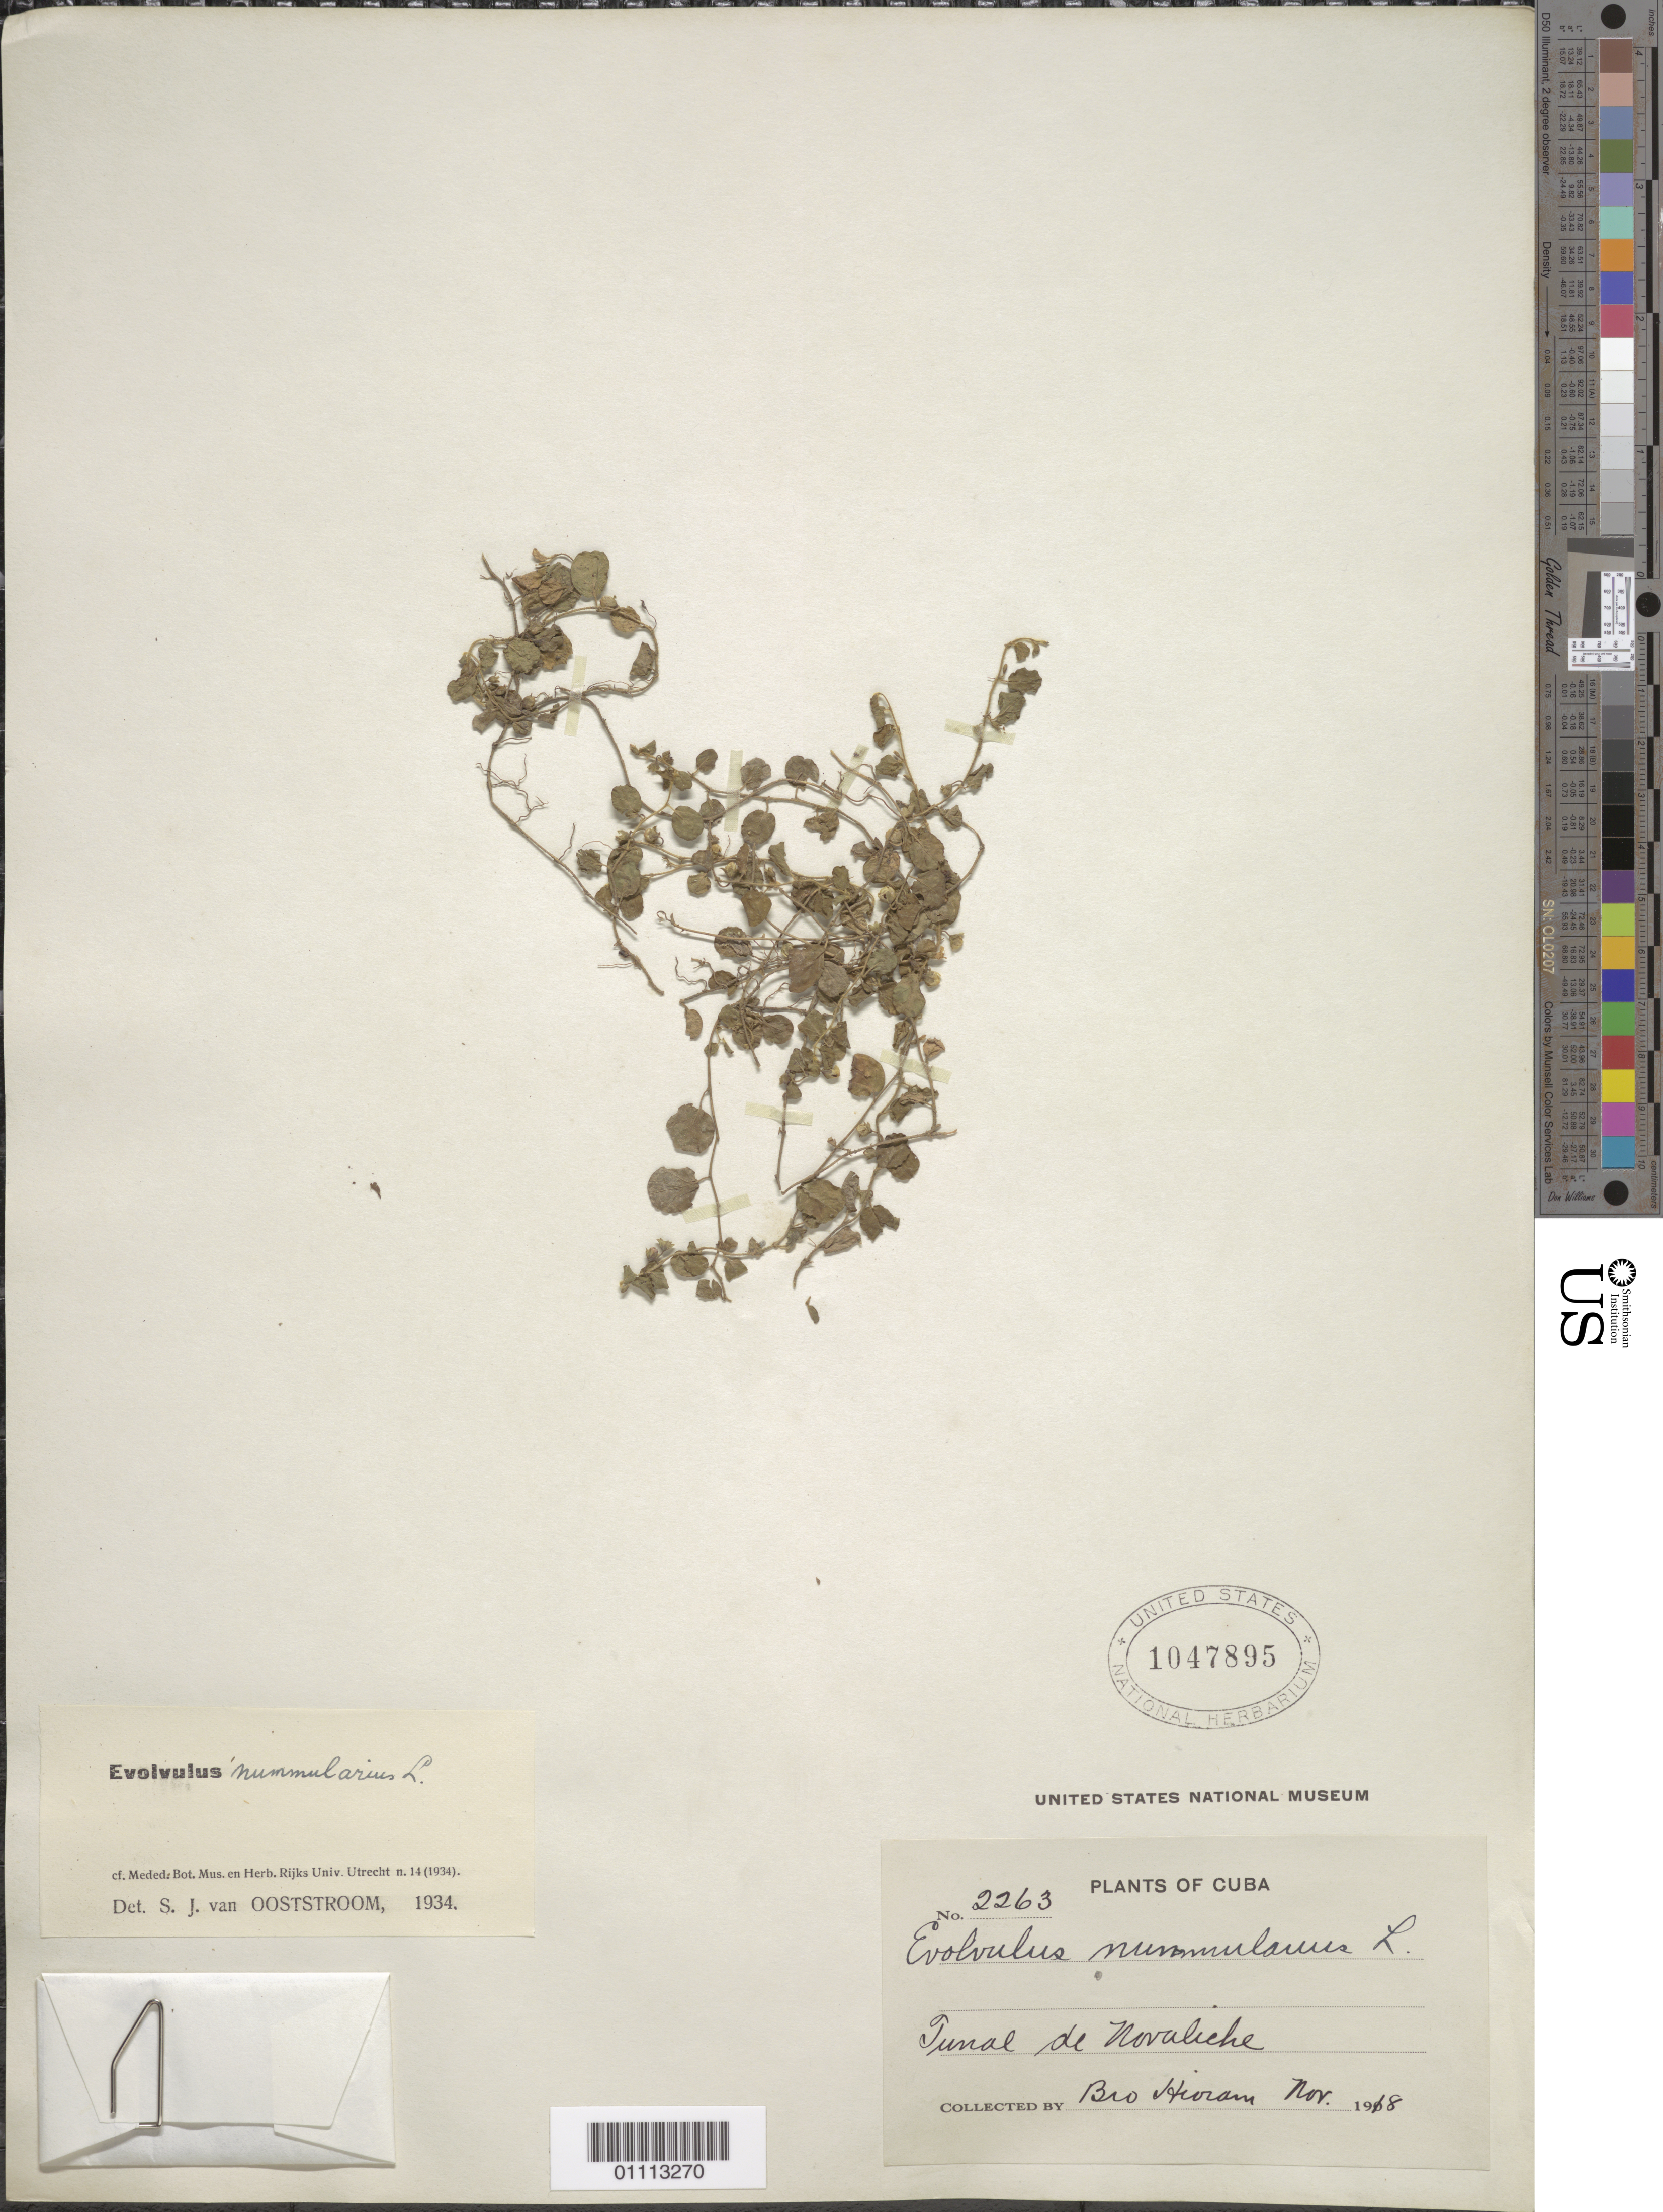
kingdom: Plantae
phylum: Tracheophyta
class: Magnoliopsida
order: Solanales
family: Convolvulaceae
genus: Evolvulus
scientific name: Evolvulus nummularius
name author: (L.) L.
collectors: Bro. Hioram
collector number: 2263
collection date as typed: Nov 1918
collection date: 1918-11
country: Cuba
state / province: Guantánamo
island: Cuba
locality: Final de Novaliche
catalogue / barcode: US 1047895